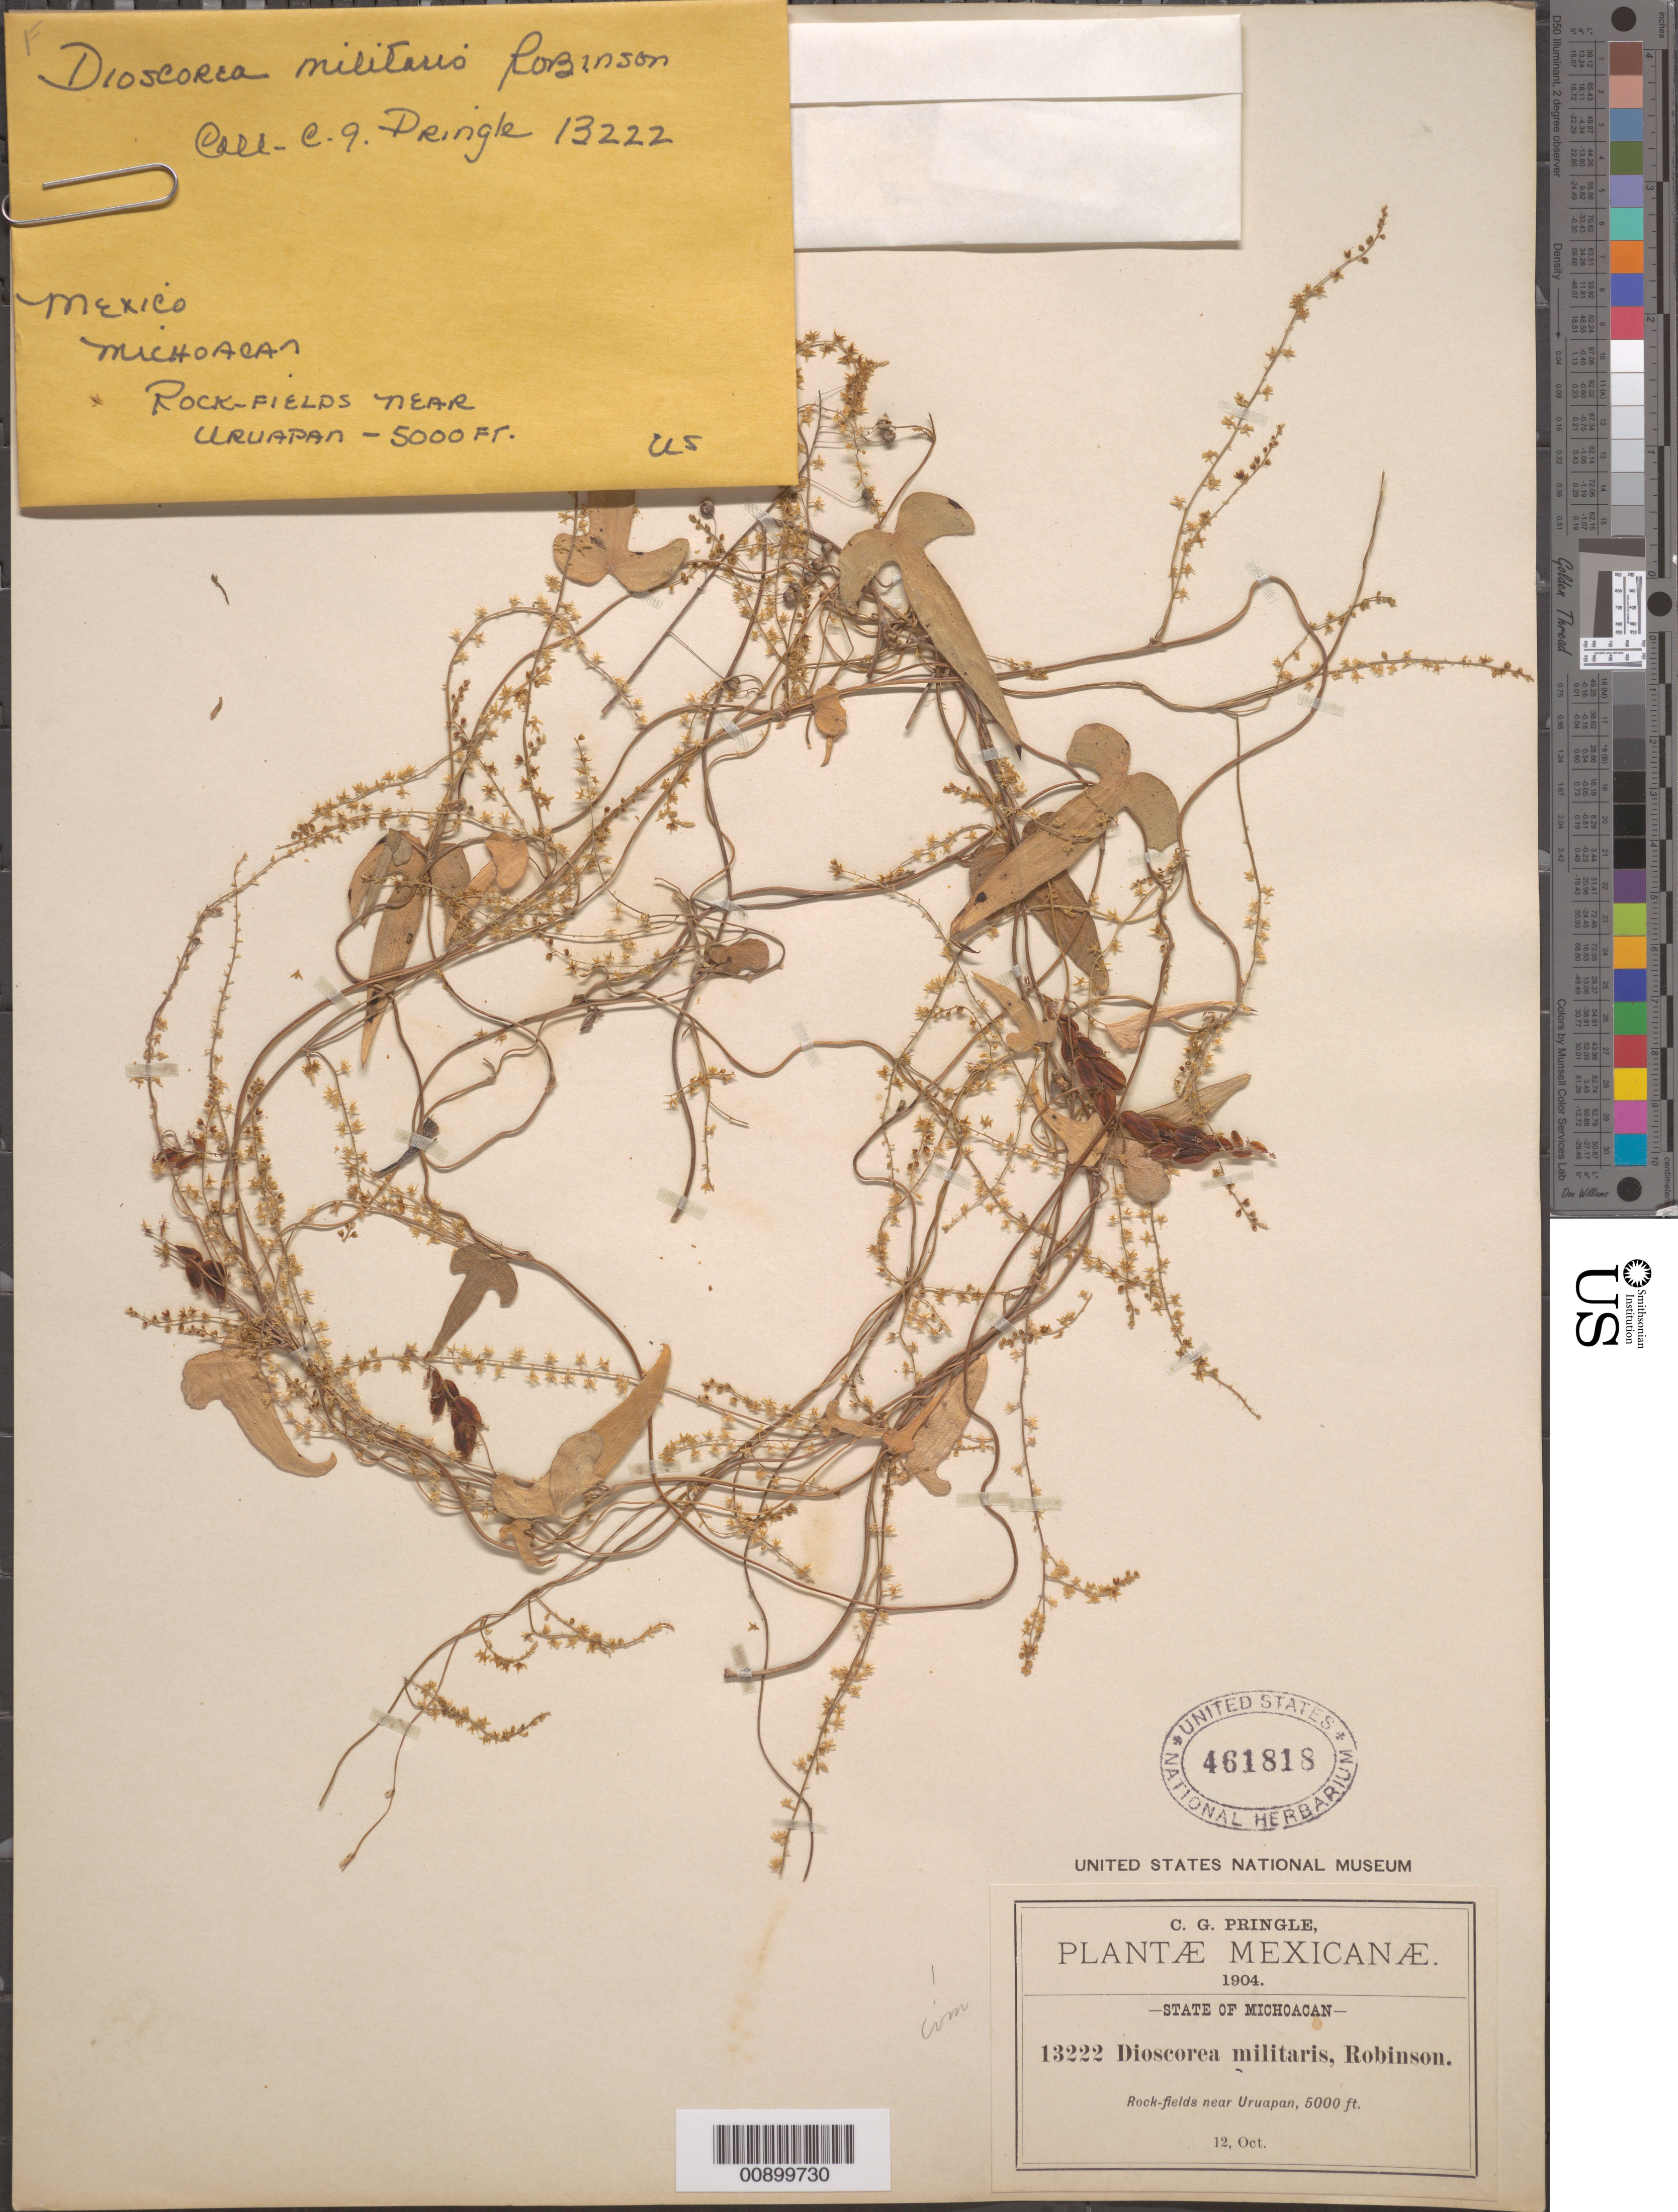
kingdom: Plantae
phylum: Tracheophyta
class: Liliopsida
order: Dioscoreales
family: Dioscoreaceae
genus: Dioscorea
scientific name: Dioscorea militaris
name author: B.L. Rob.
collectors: C. G. Pringle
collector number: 13222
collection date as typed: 12 Oct 1904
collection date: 1904-10-12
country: Mexico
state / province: Michoacán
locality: Near Uruapan, Michoacán.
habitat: Rock-fields.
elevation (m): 1524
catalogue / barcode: US 461818